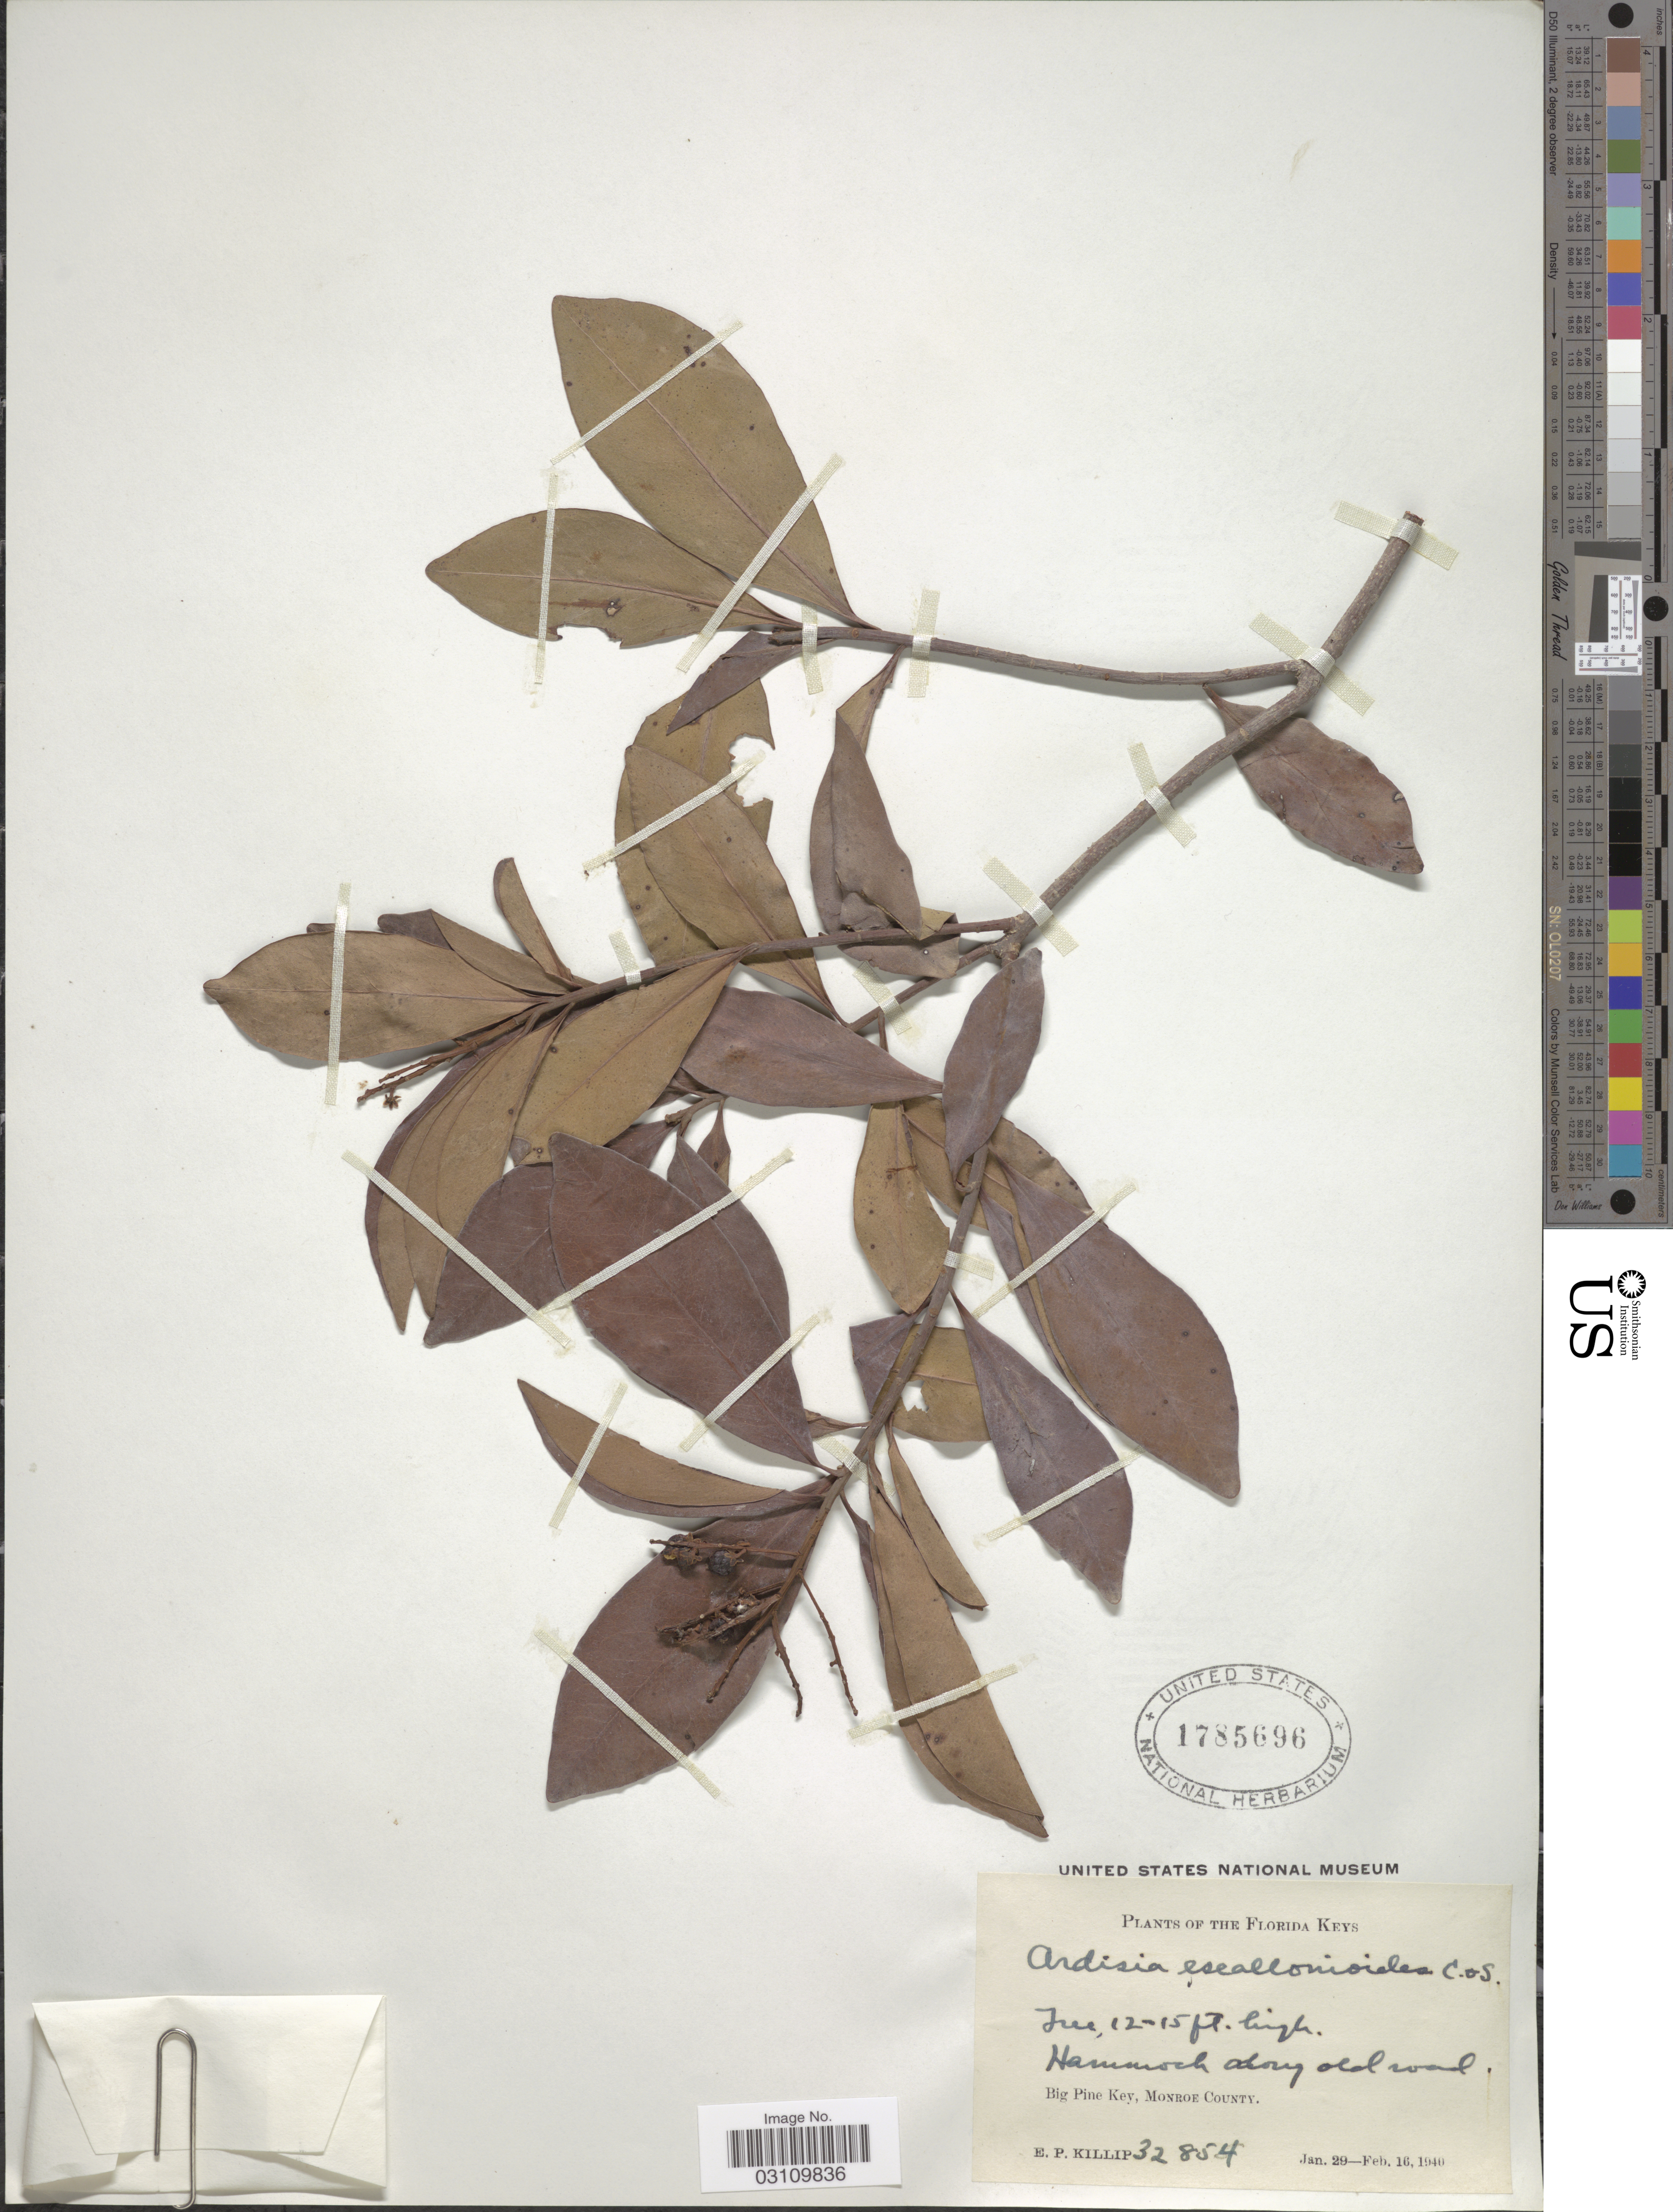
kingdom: Plantae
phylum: Tracheophyta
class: Magnoliopsida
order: Ericales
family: Primulaceae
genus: Ardisia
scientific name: Ardisia escallonioides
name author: Schltdl. & Cham.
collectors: E. P. Killip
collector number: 32854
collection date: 1940-01-29/1940-02-16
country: United States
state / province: Florida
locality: The Florida Keys, Hammock along old road. Big Pine Key, Monroe County.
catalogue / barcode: US 1785696